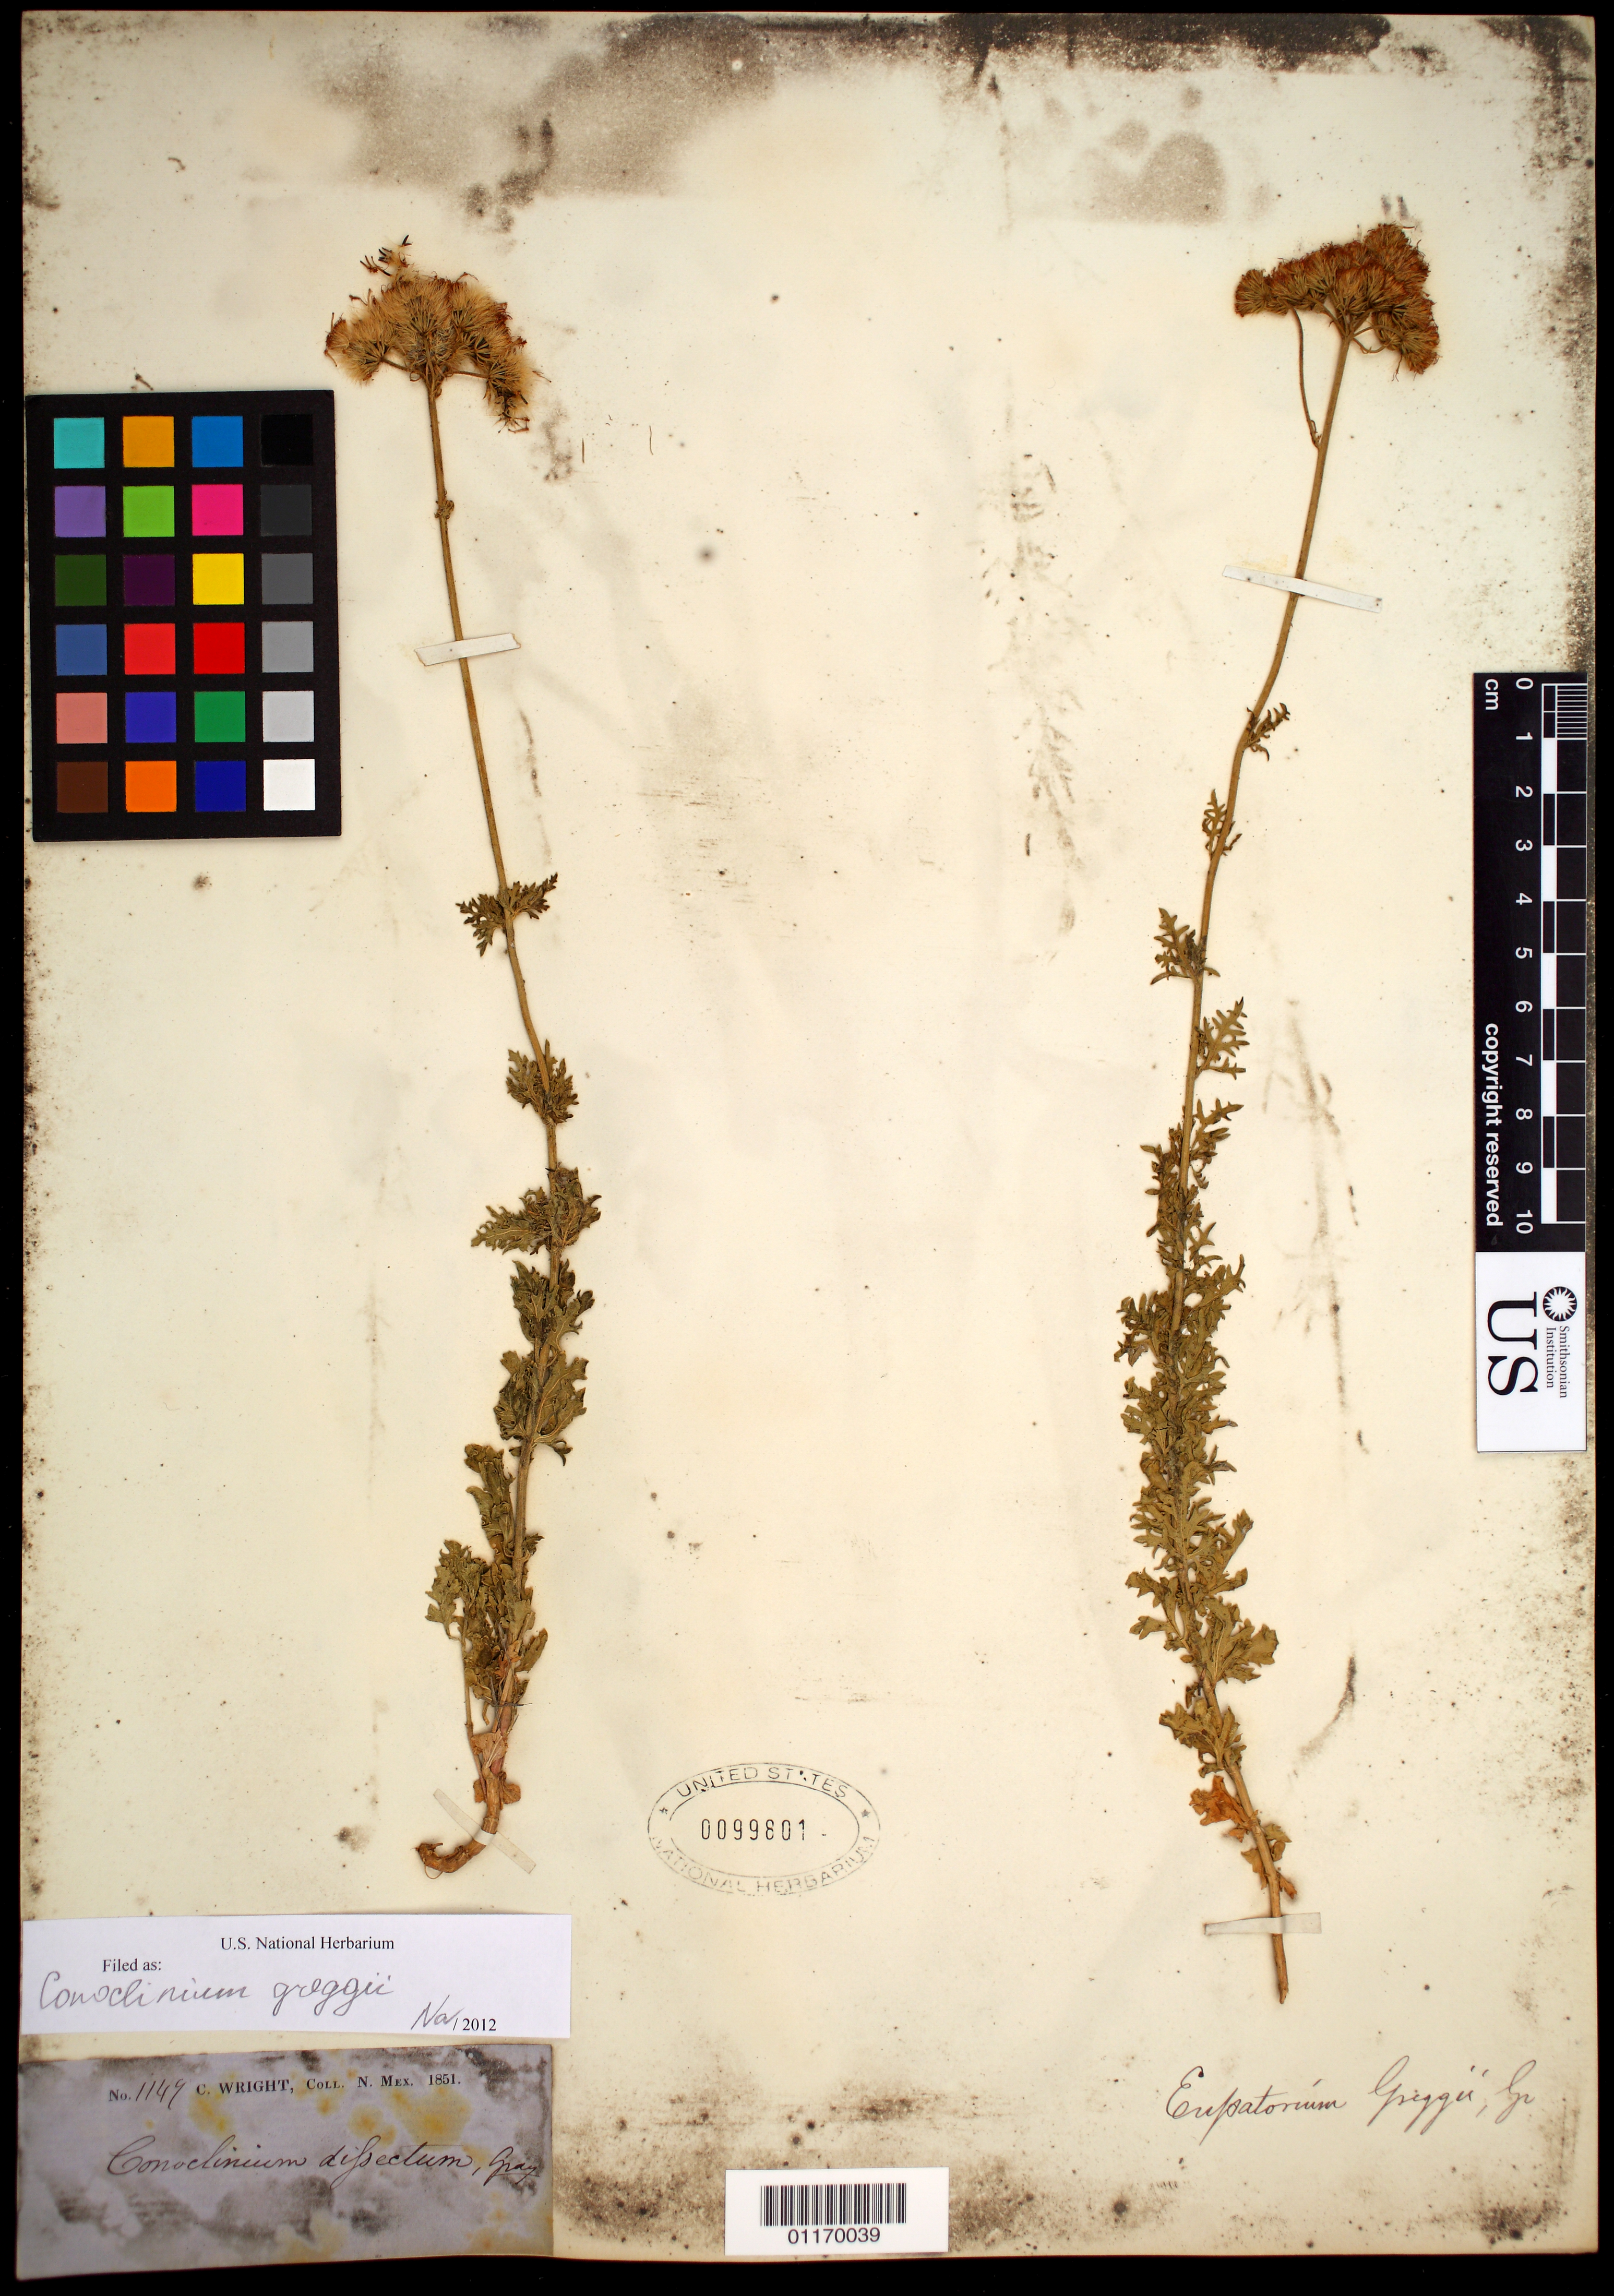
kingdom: Plantae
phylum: Tracheophyta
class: Magnoliopsida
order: Asterales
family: Asteraceae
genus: Conoclinium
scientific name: Conoclinium greggii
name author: (A. Gray) Small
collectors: C. Wright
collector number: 1149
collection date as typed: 1851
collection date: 1851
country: United States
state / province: New Mexico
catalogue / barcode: US 99801